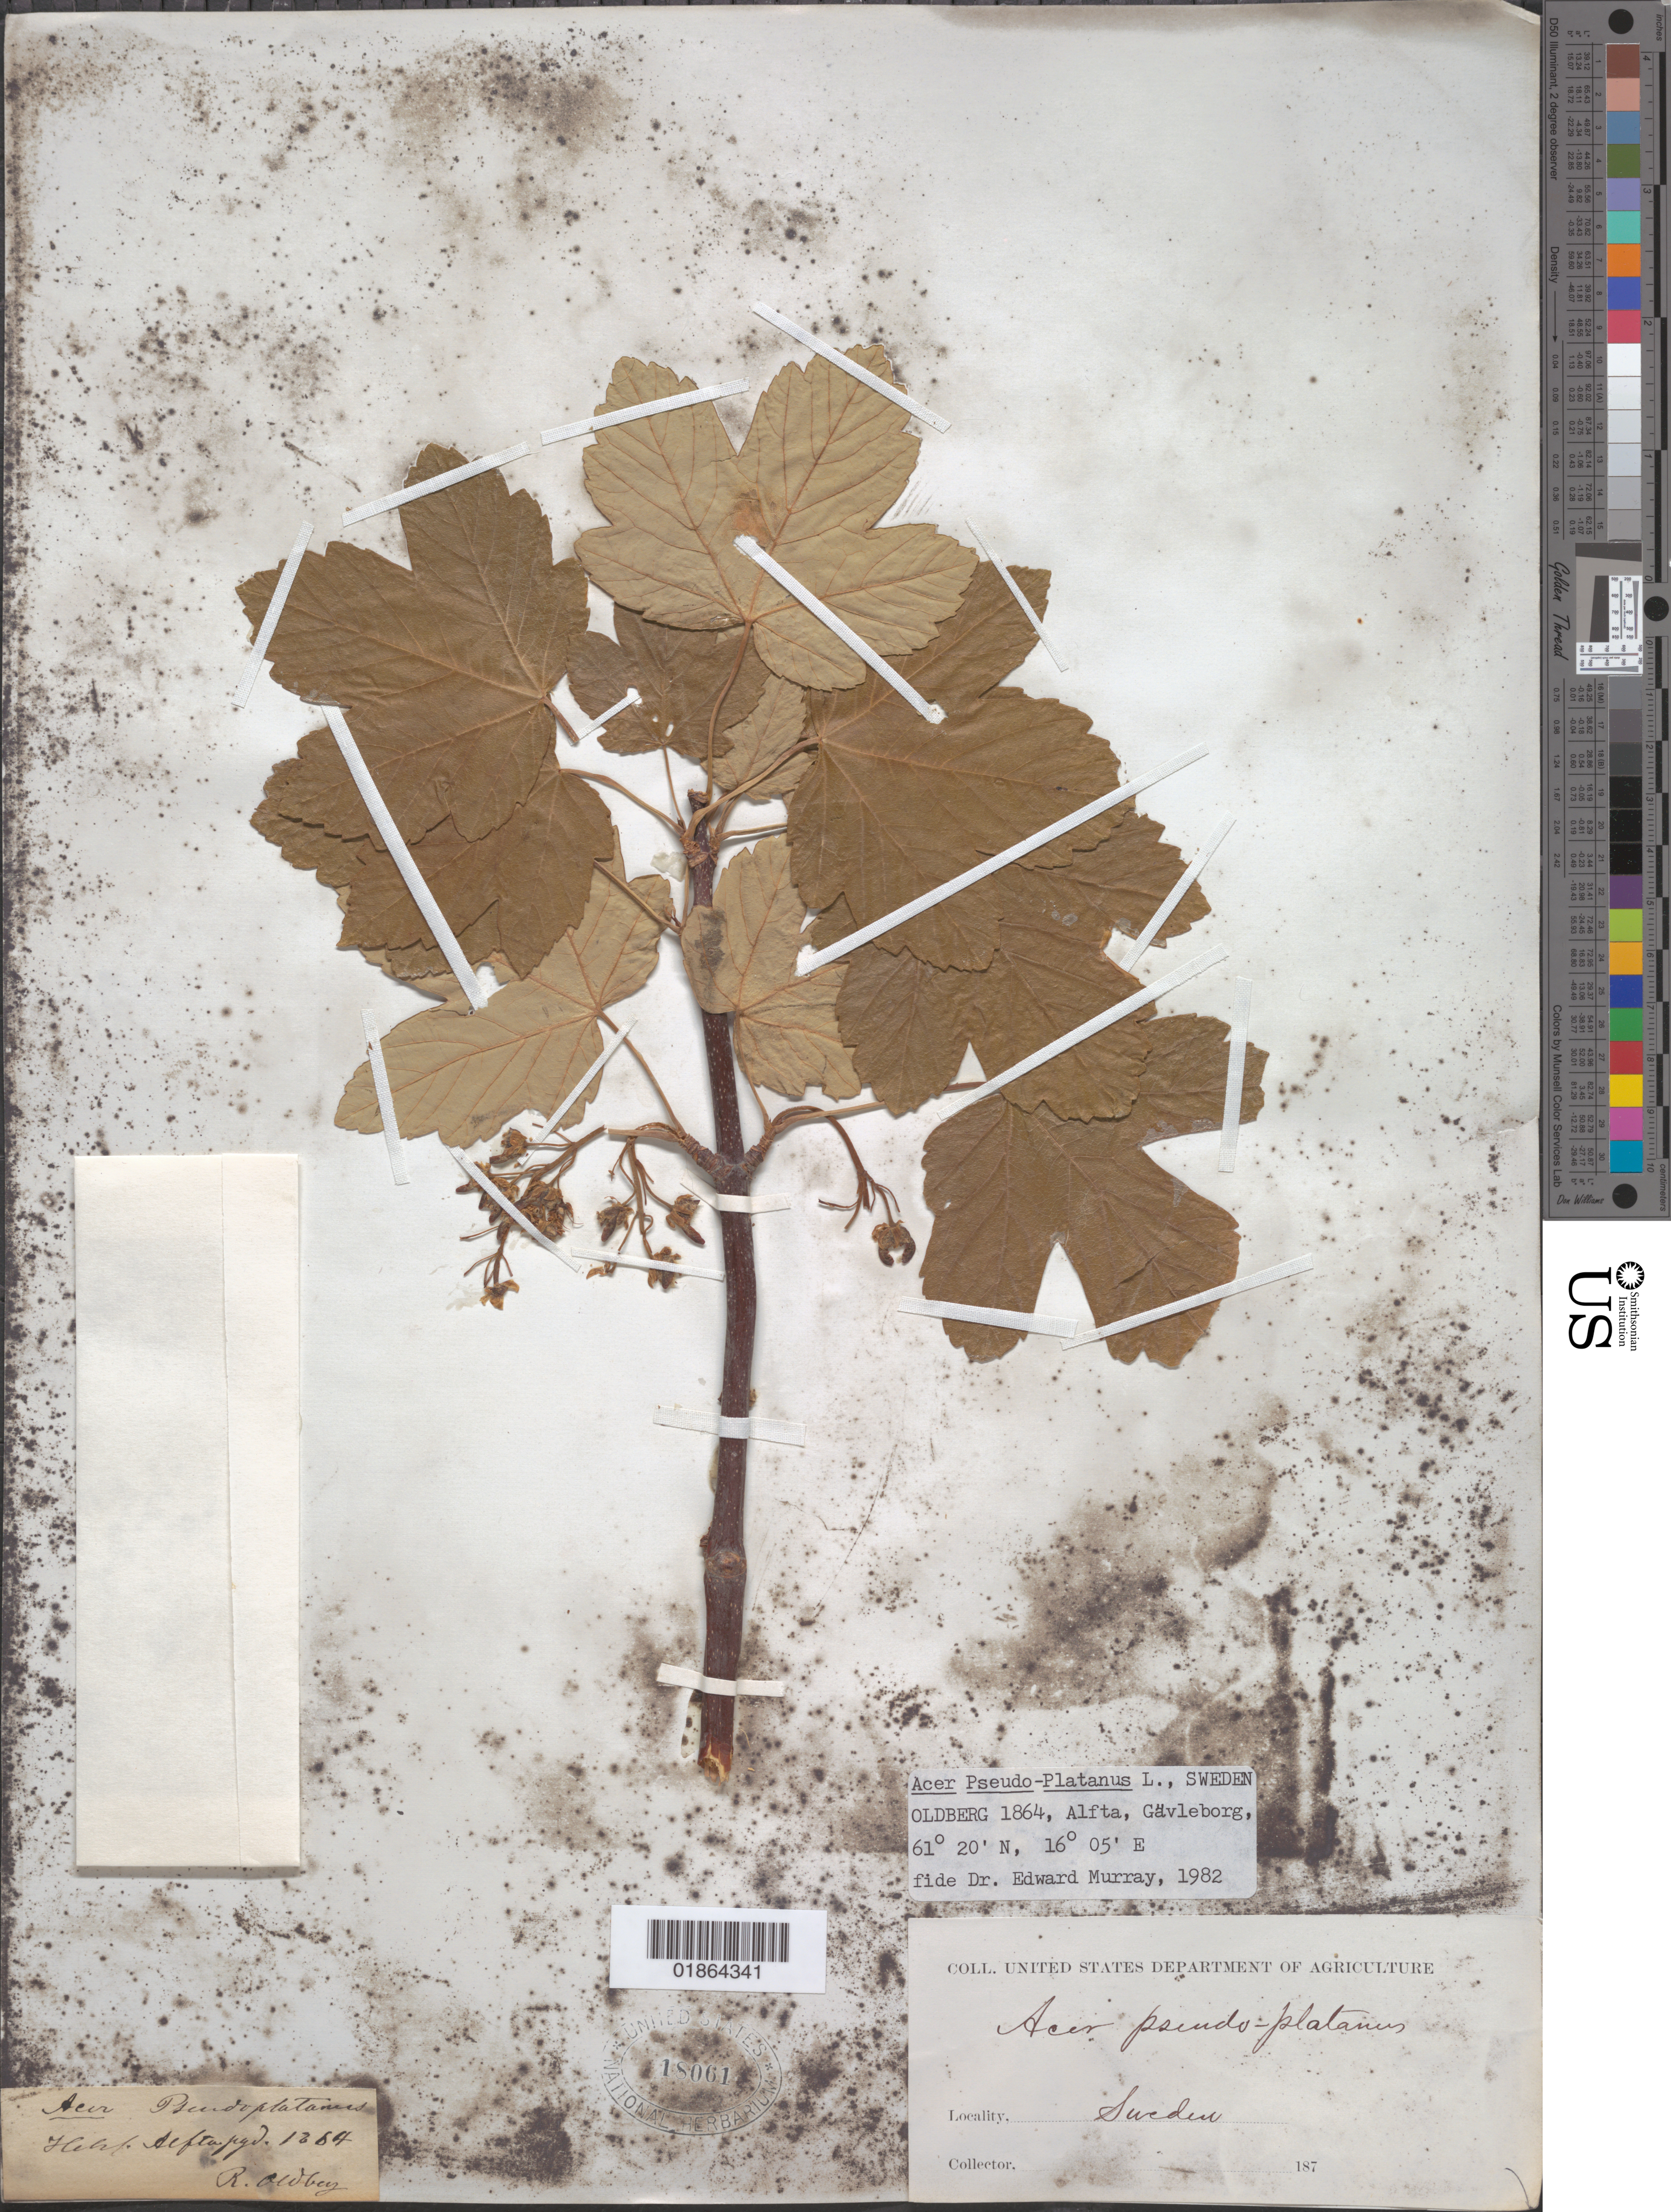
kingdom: Plantae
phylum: Tracheophyta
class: Magnoliopsida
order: Sapindales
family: Sapindaceae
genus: Acer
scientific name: Acer pseudoplatanus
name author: L.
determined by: Murray, Edward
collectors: R. Oldberg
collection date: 1864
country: Sweden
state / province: Gävleborg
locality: Alfta, Gävleborg County [?]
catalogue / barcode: US 18061